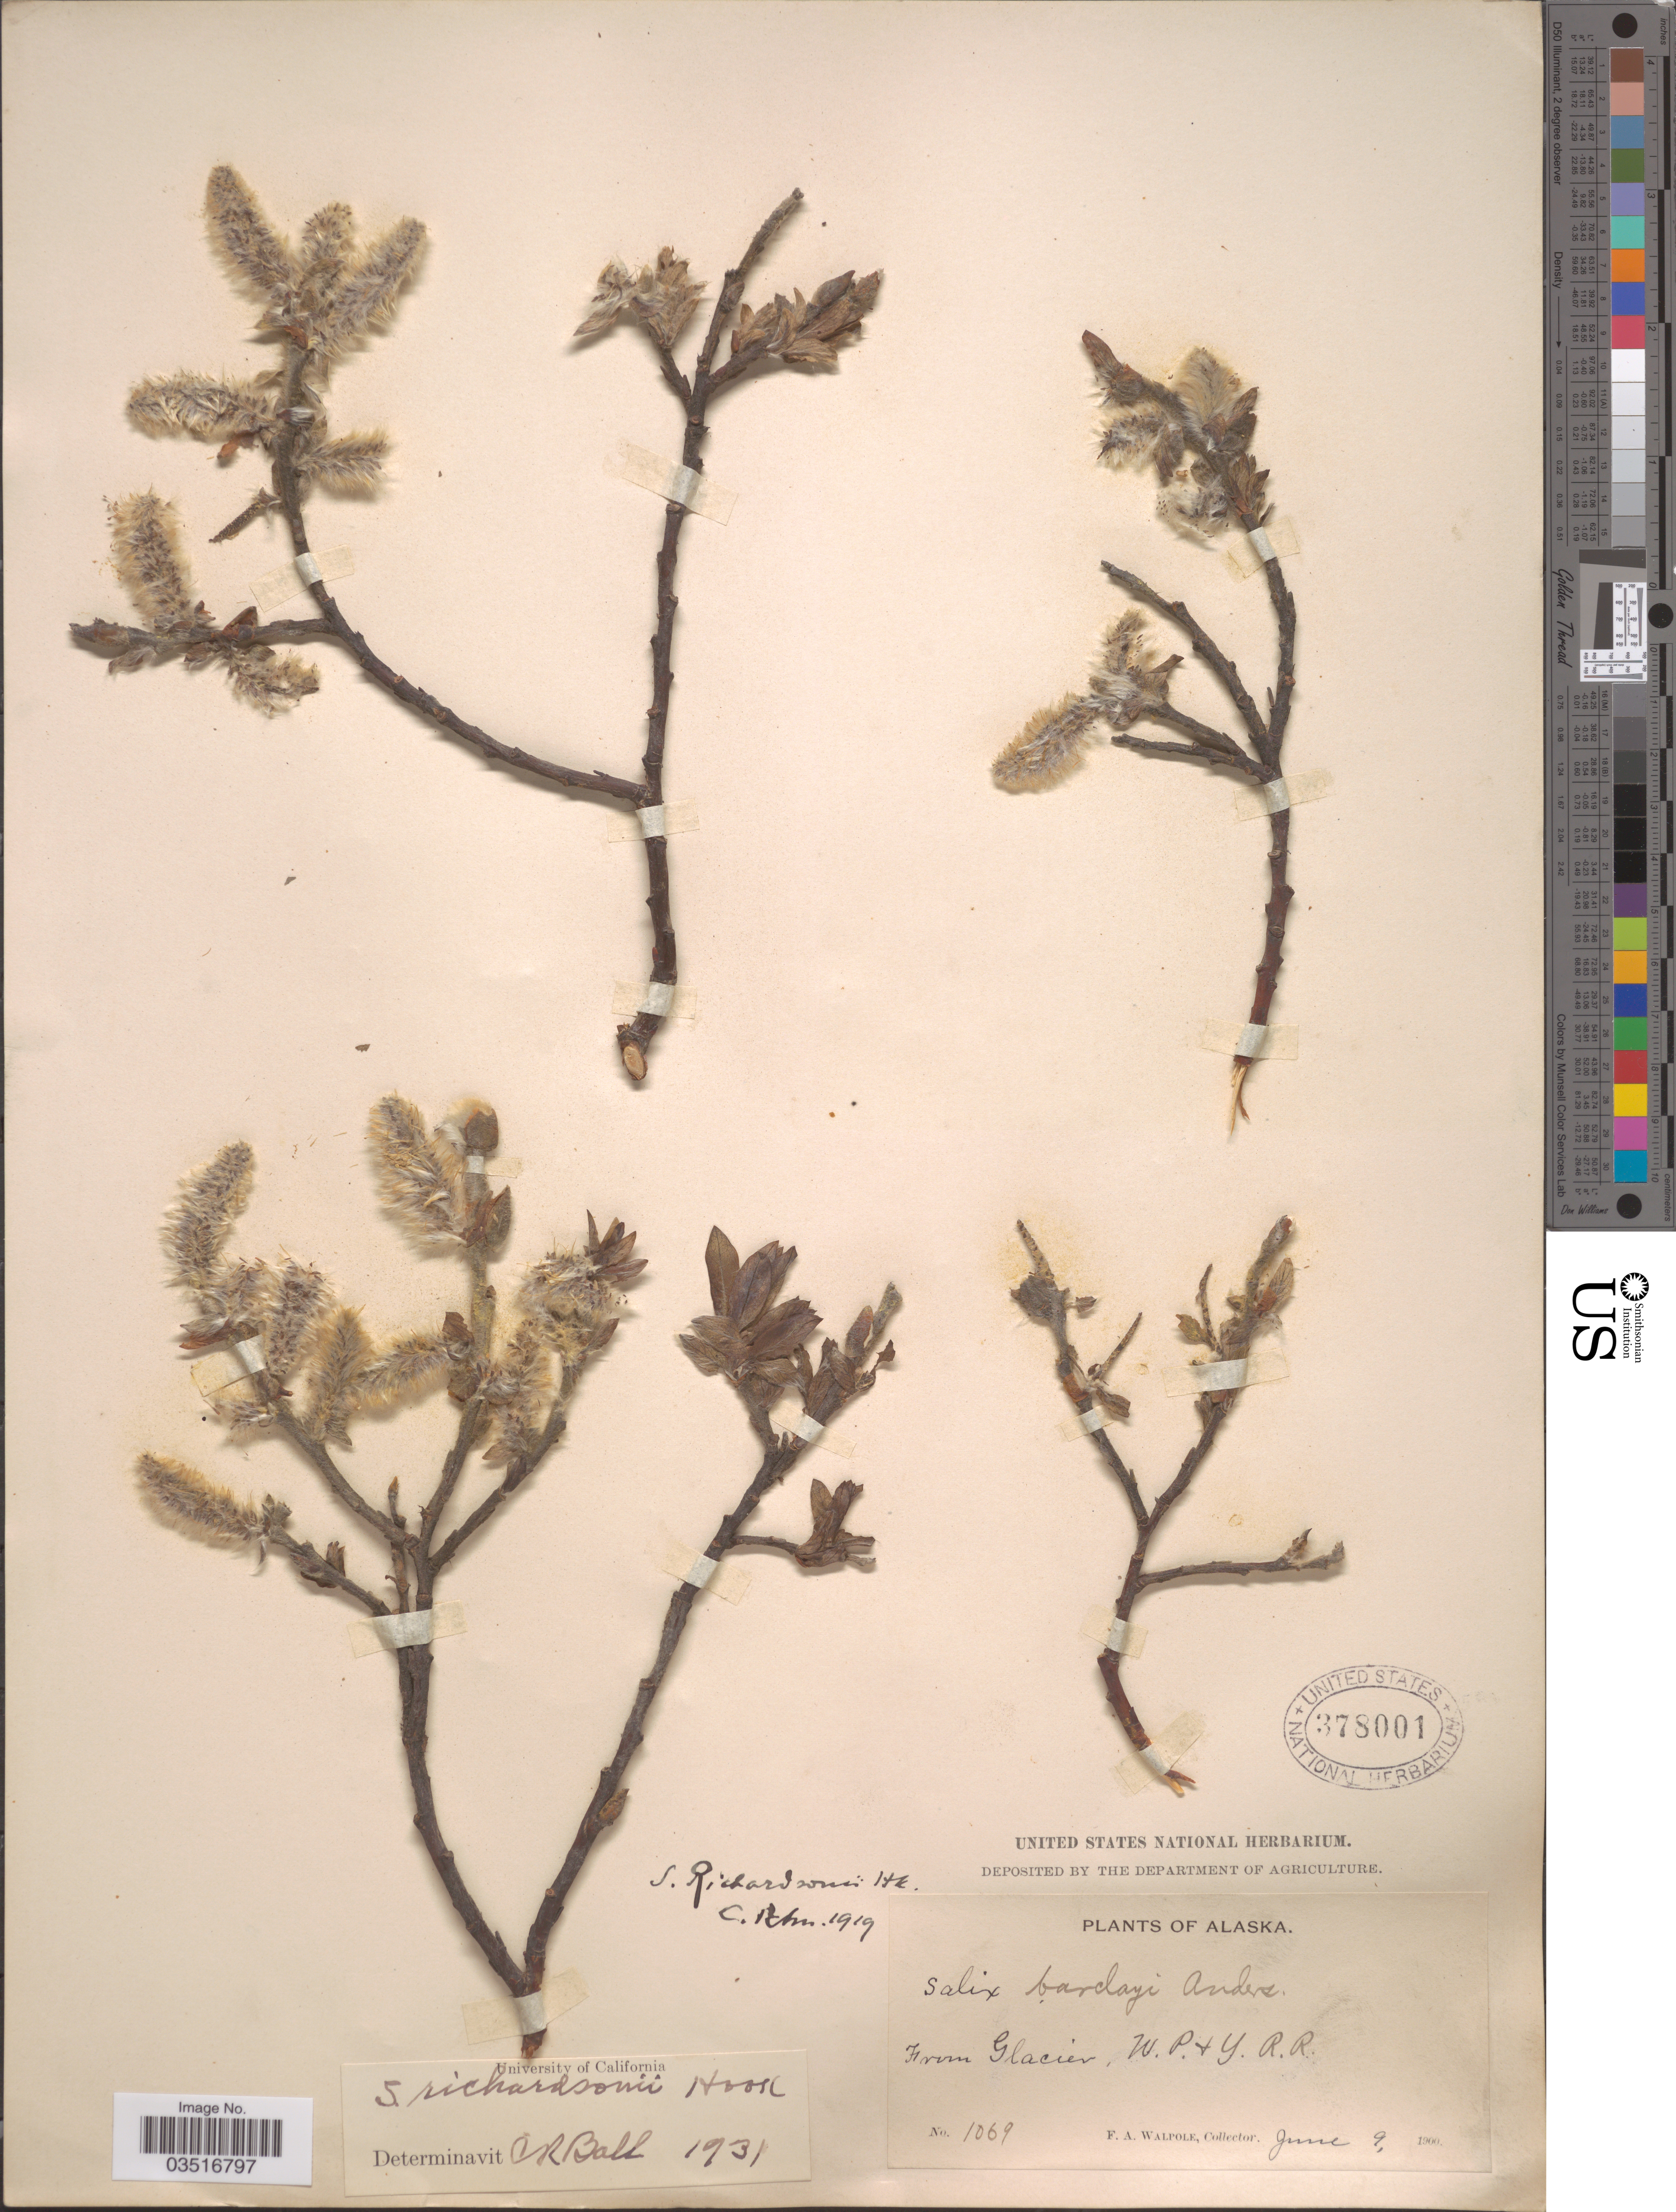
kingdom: Plantae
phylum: Tracheophyta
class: Magnoliopsida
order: Malpighiales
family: Salicaceae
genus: Salix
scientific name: Salix richardsonii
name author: Hook.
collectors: F. Walpole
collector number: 1069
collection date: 1900-06-09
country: United States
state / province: Alaska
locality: From Glacier, W. P. & Y. R. R.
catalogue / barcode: US 378001